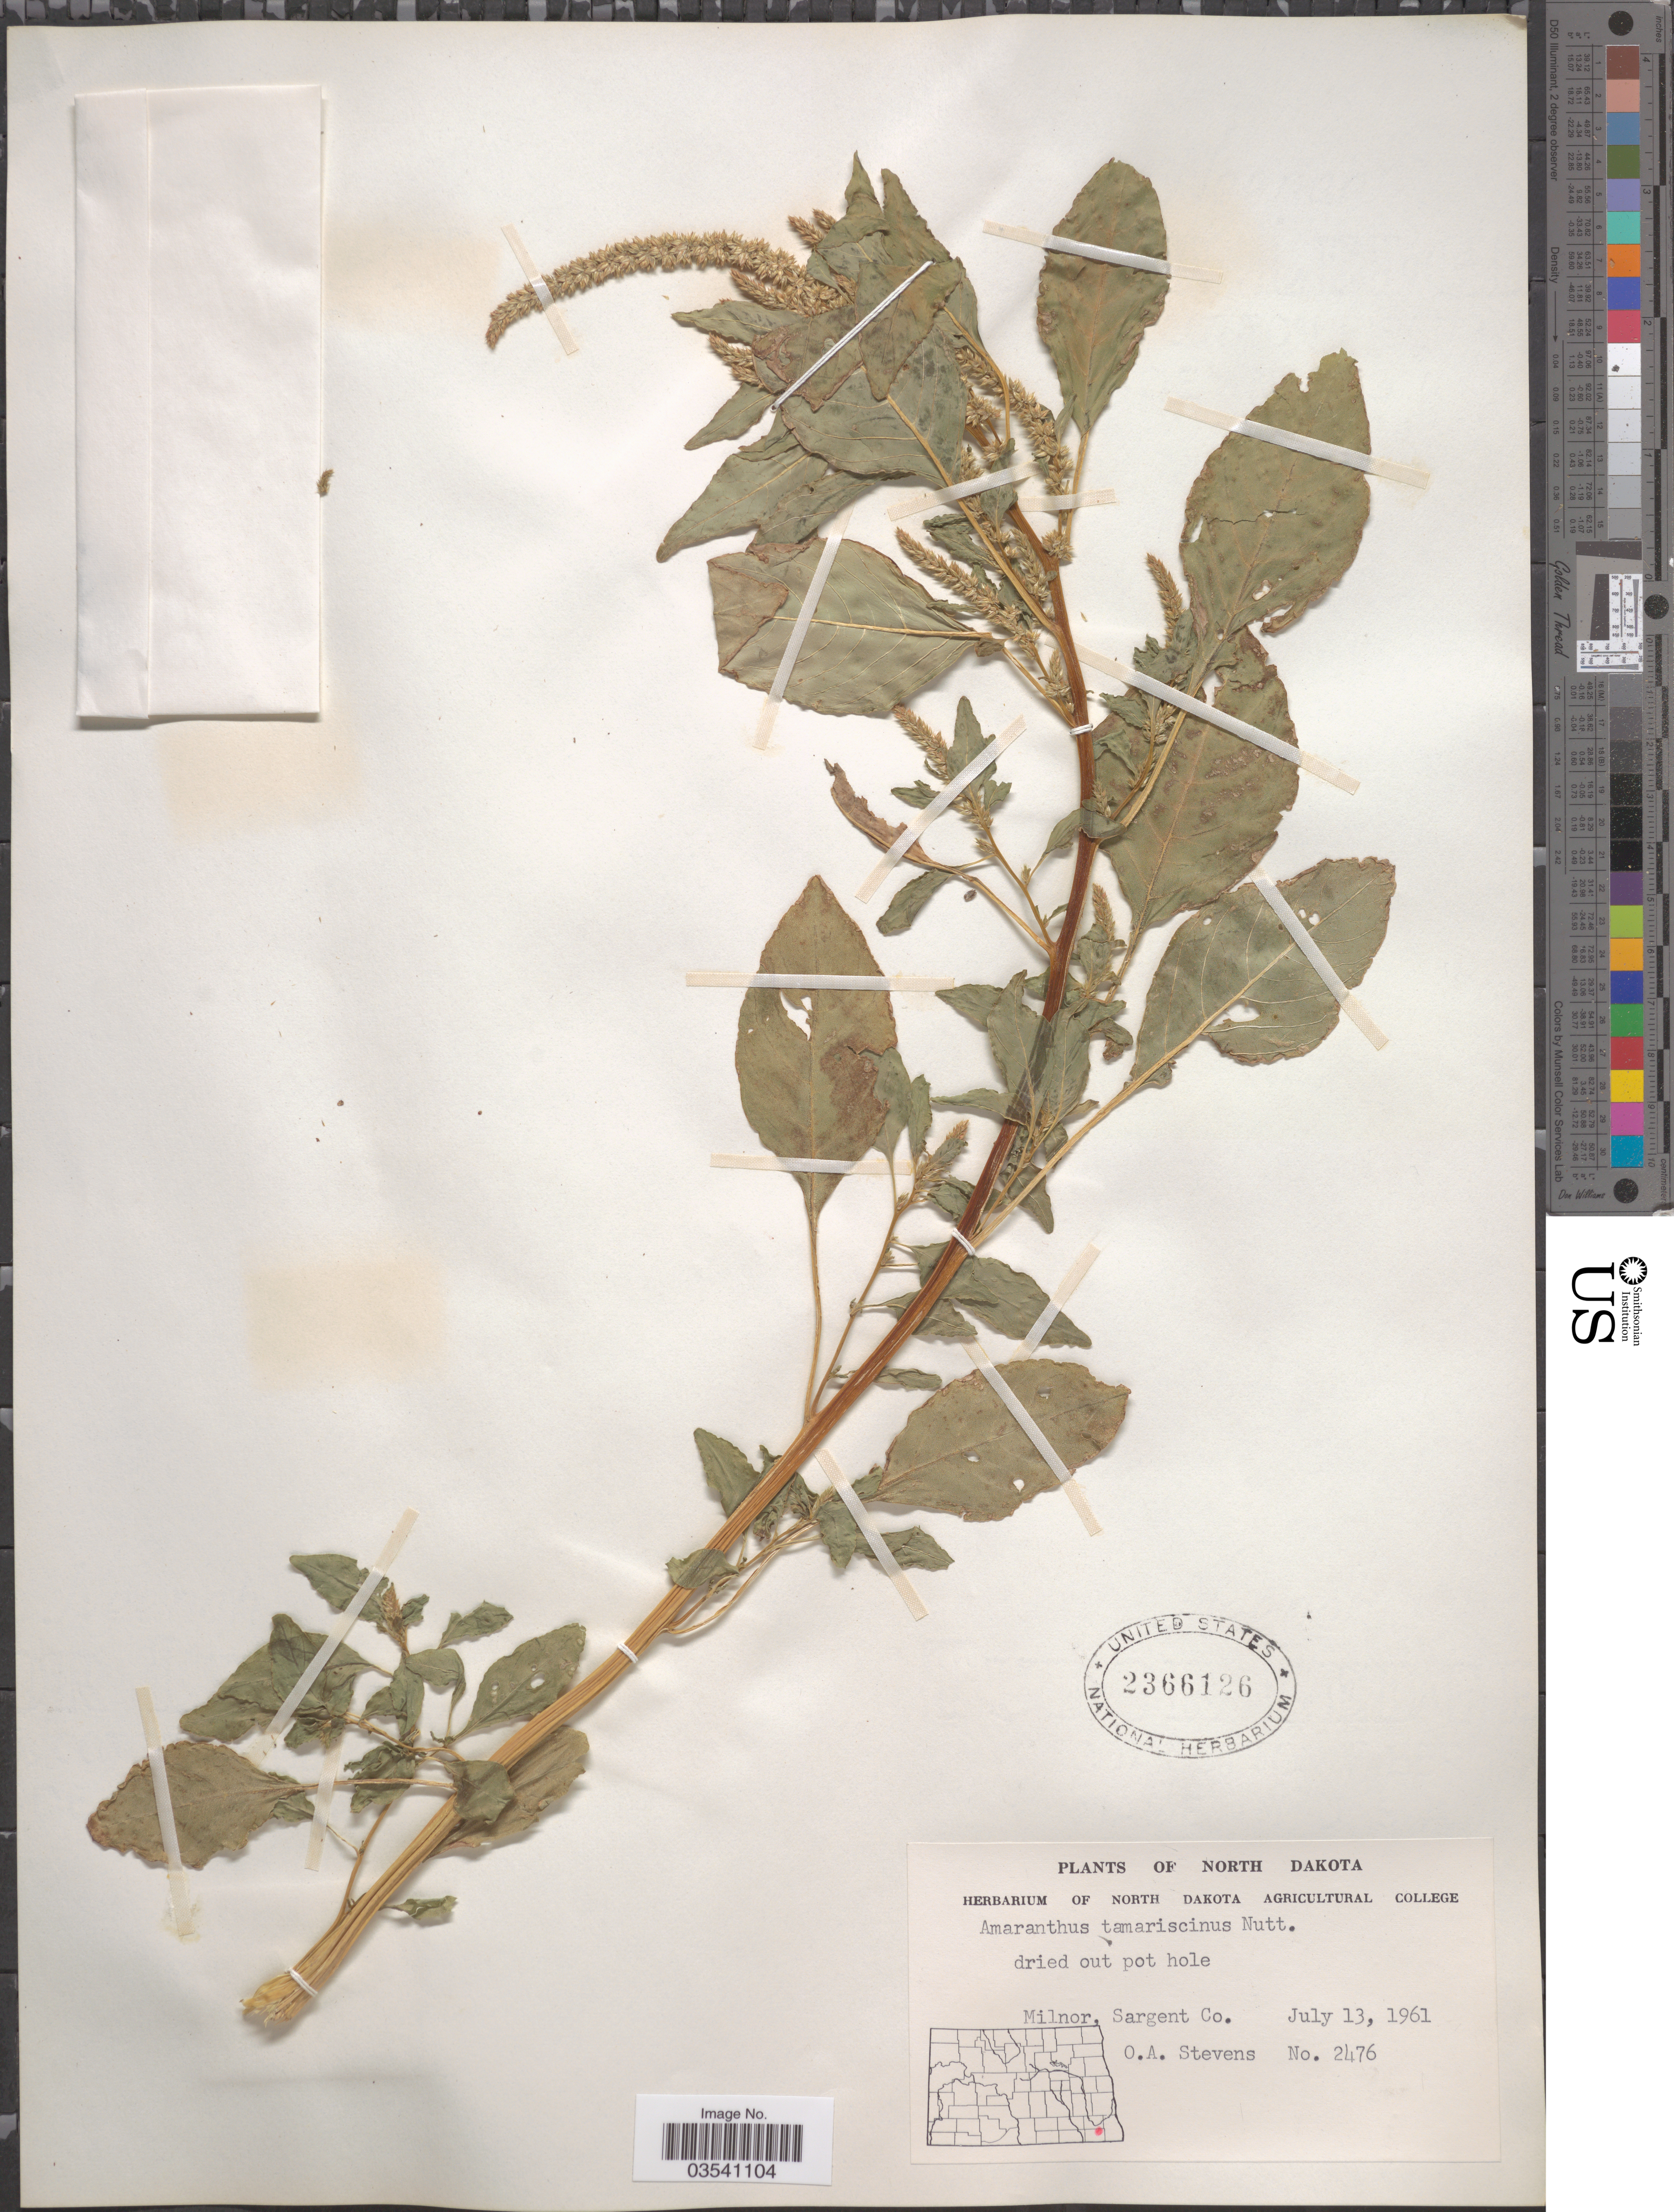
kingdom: Plantae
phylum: Tracheophyta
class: Magnoliopsida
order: Caryophyllales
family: Amaranthaceae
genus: Amaranthus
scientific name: Amaranthus tamariscinus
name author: Nutt.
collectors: O. A. Stevens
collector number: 2476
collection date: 1961-07-13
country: United States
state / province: North Dakota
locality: Dried out pot hole. Milnor, Sargent Co.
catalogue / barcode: US 2366126